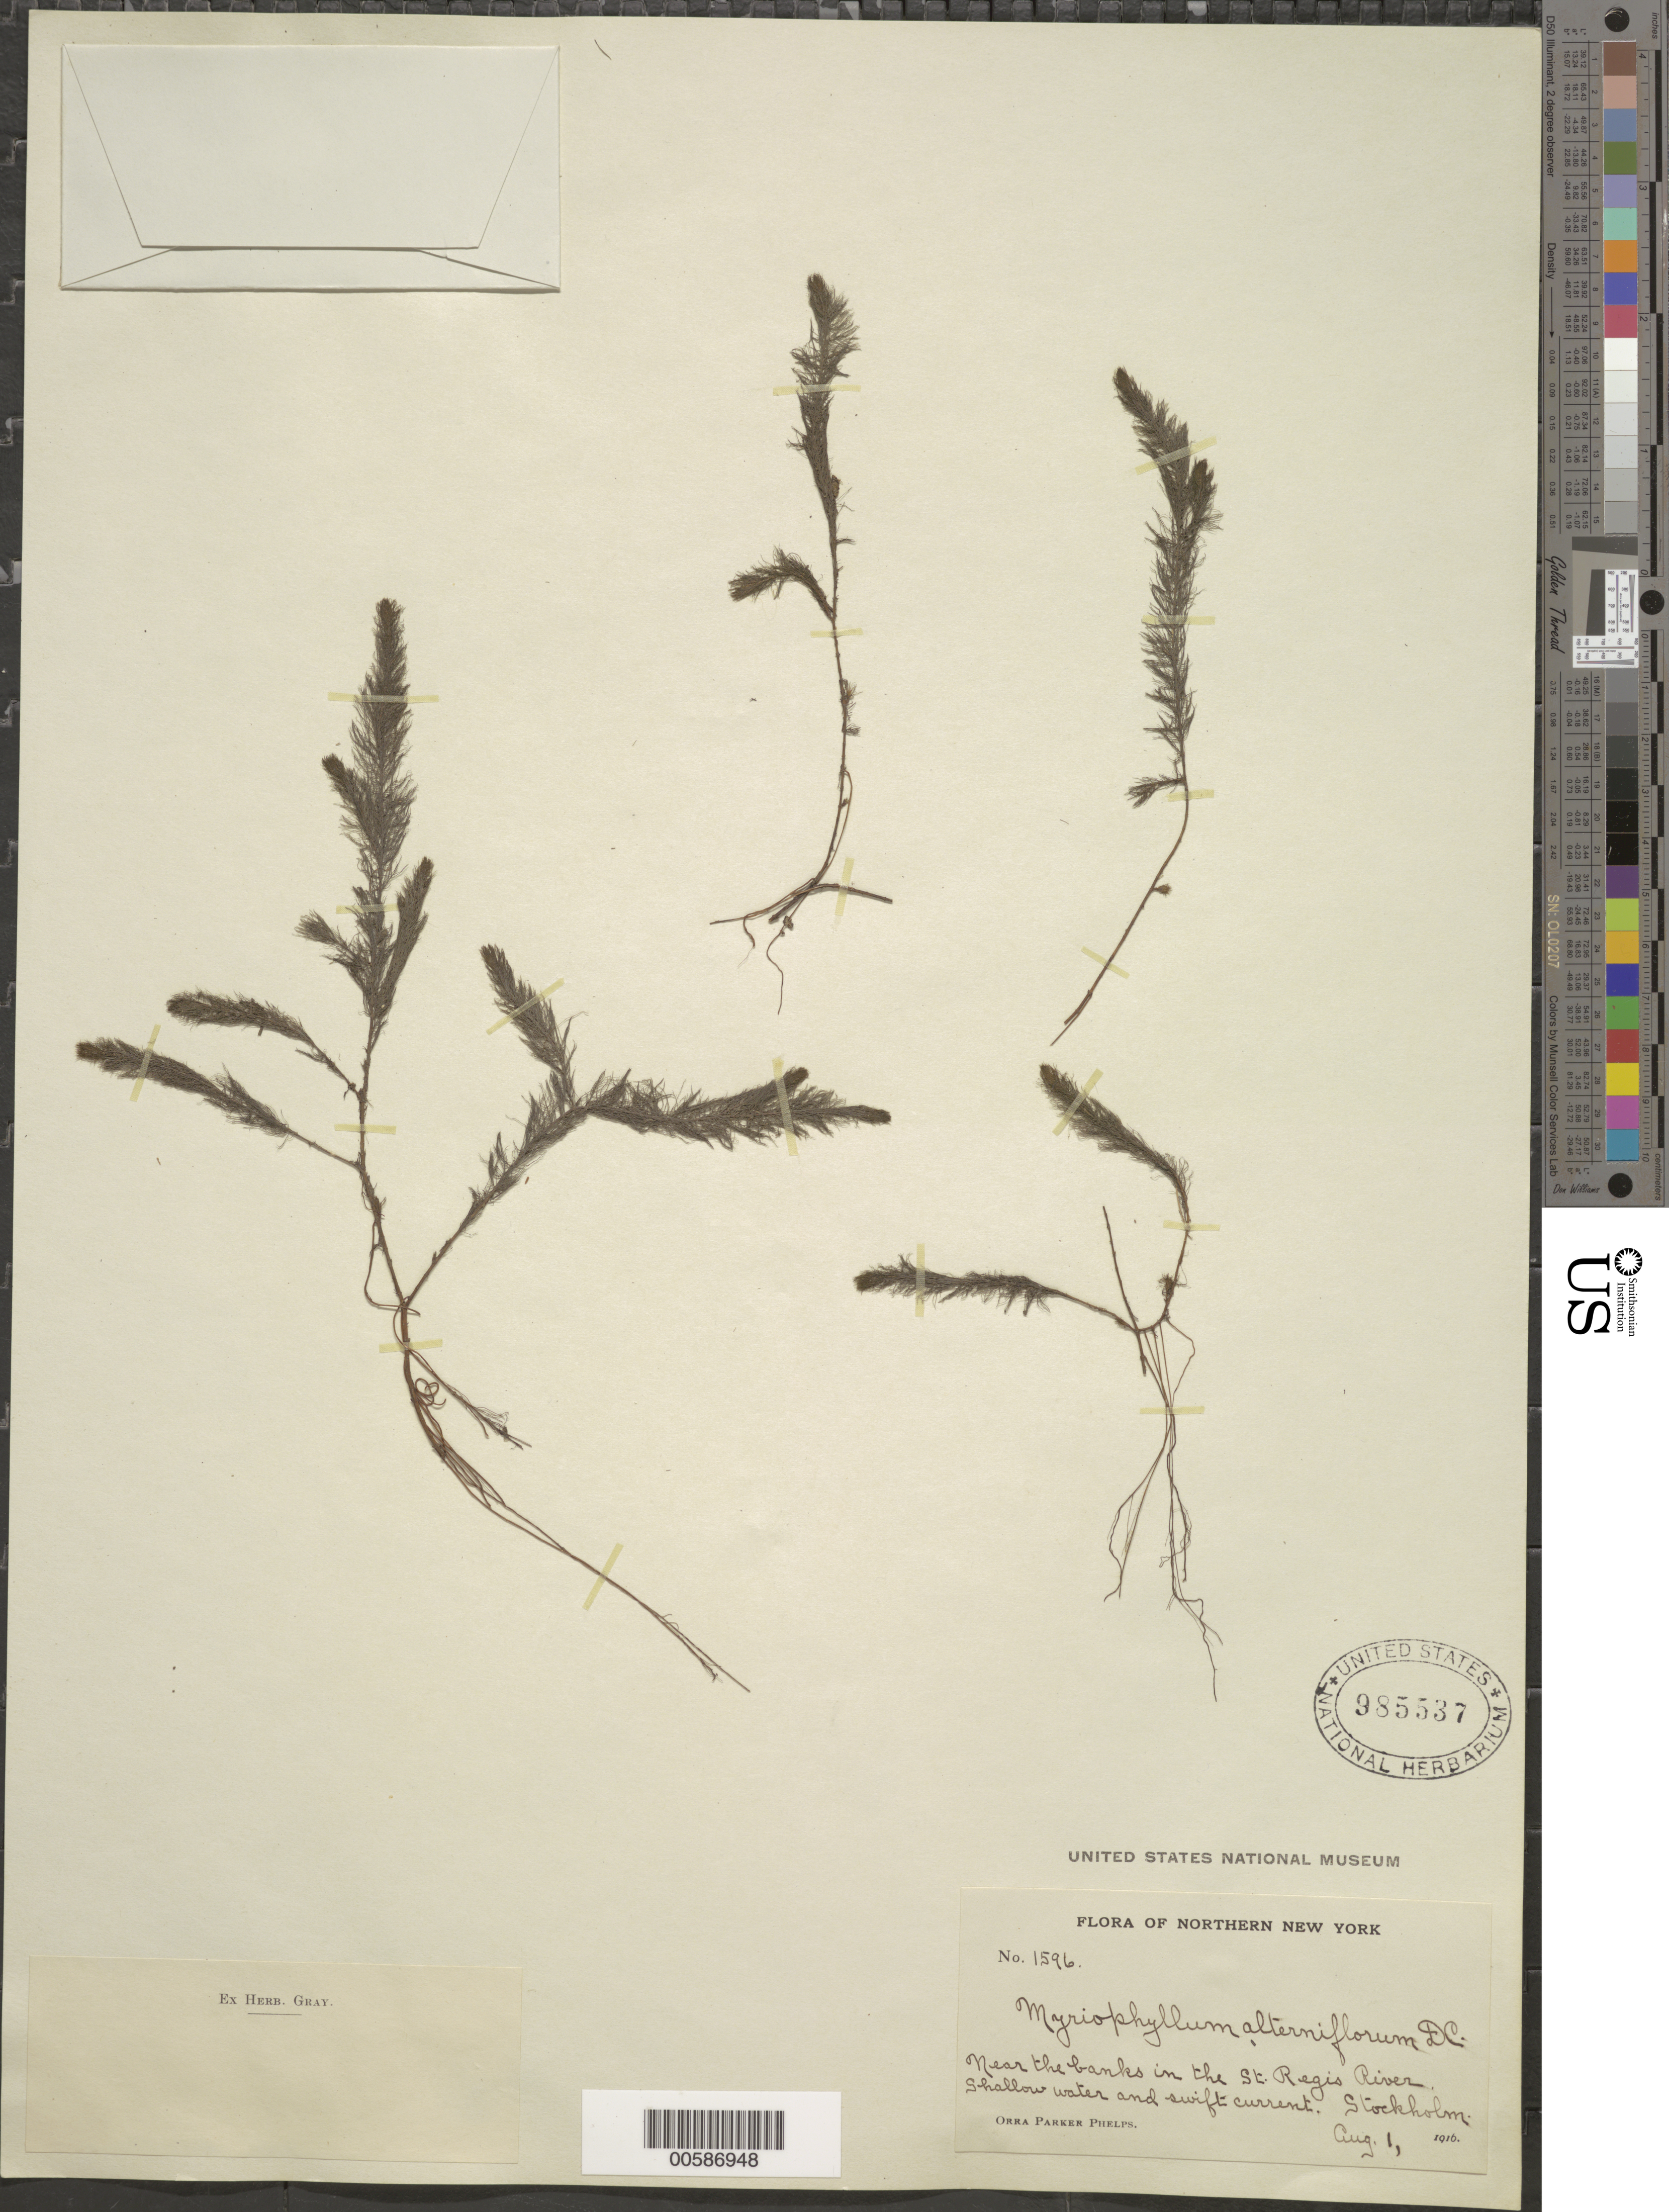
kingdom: Plantae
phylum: Tracheophyta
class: Magnoliopsida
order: Saxifragales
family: Haloragaceae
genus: Myriophyllum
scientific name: Myriophyllum alterniflorum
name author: DC.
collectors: O. P. Phelps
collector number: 1596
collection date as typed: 01 Aug 1916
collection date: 1916-08-01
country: United States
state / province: New York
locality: St. Regis River, Stockholm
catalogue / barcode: US 985537